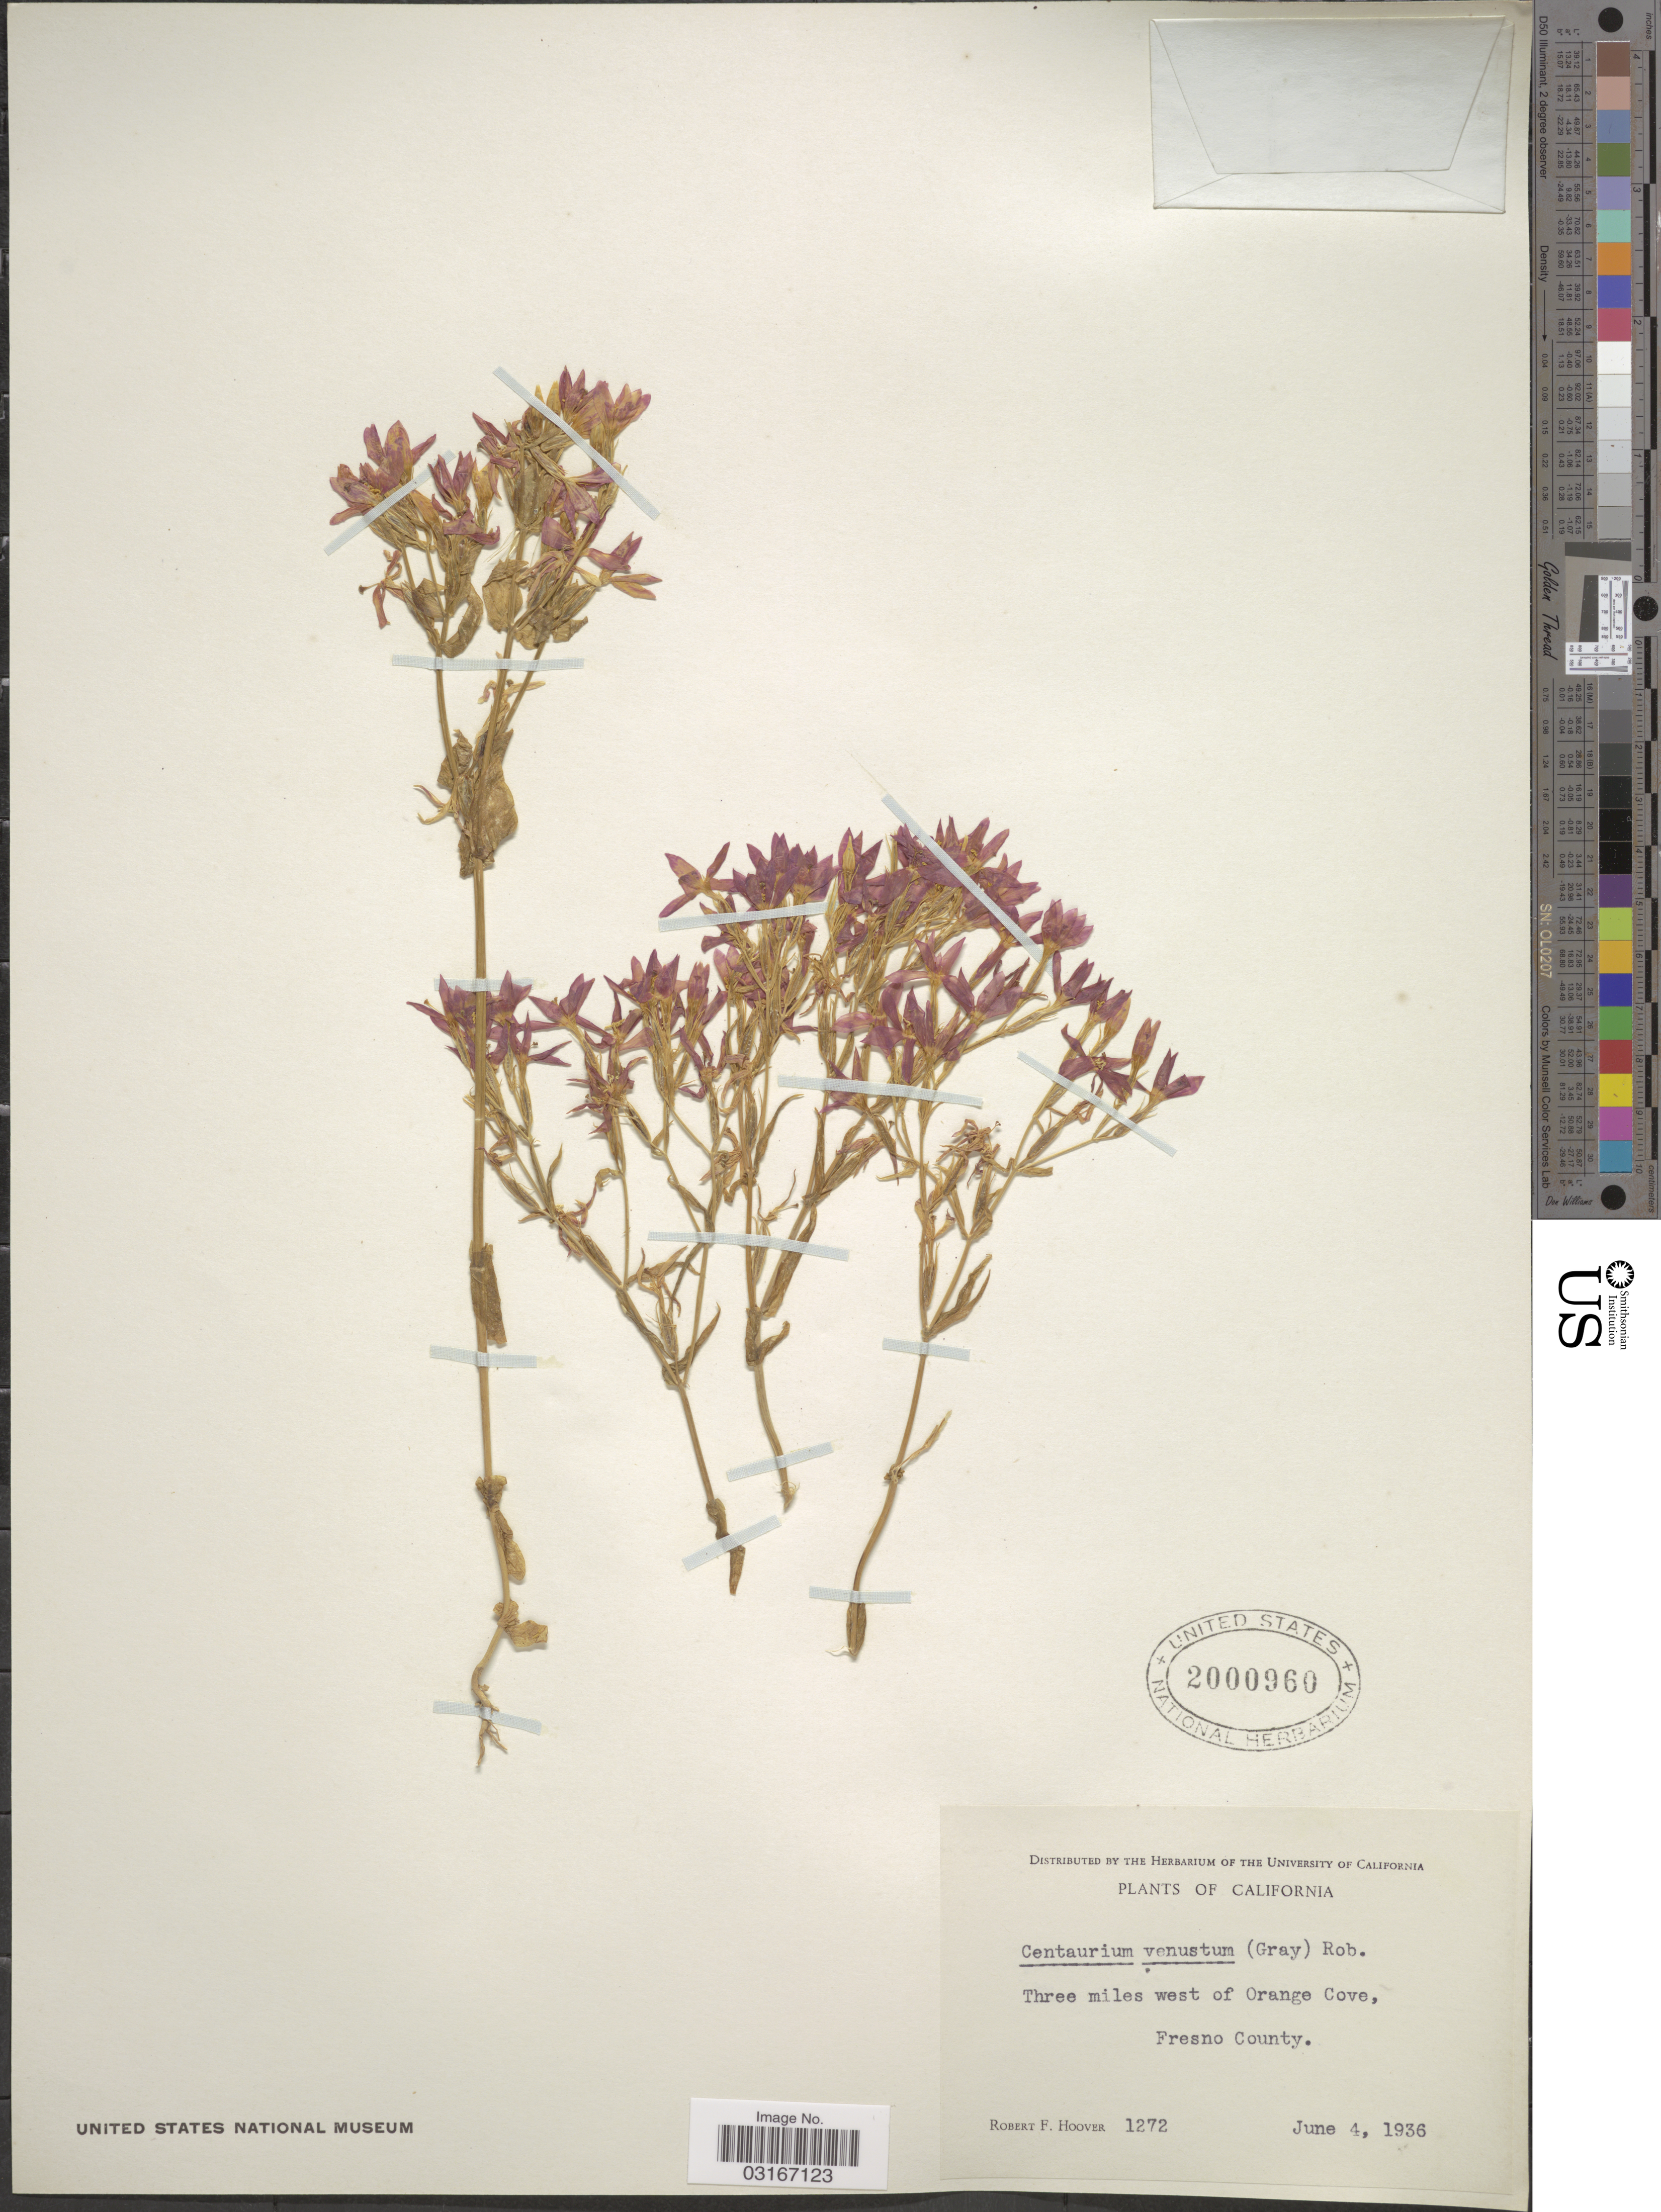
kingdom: Plantae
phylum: Tracheophyta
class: Magnoliopsida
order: Gentianales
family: Gentianaceae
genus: Centaurium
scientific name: Centaurium venustum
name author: (A. Gray) B.L. Rob.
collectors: R. F. Hoover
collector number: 1272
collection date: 1936-06-04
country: United States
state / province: California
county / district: Fresno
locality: Three miles west of Orange Cove, Fresno County.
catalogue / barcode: US 2000960